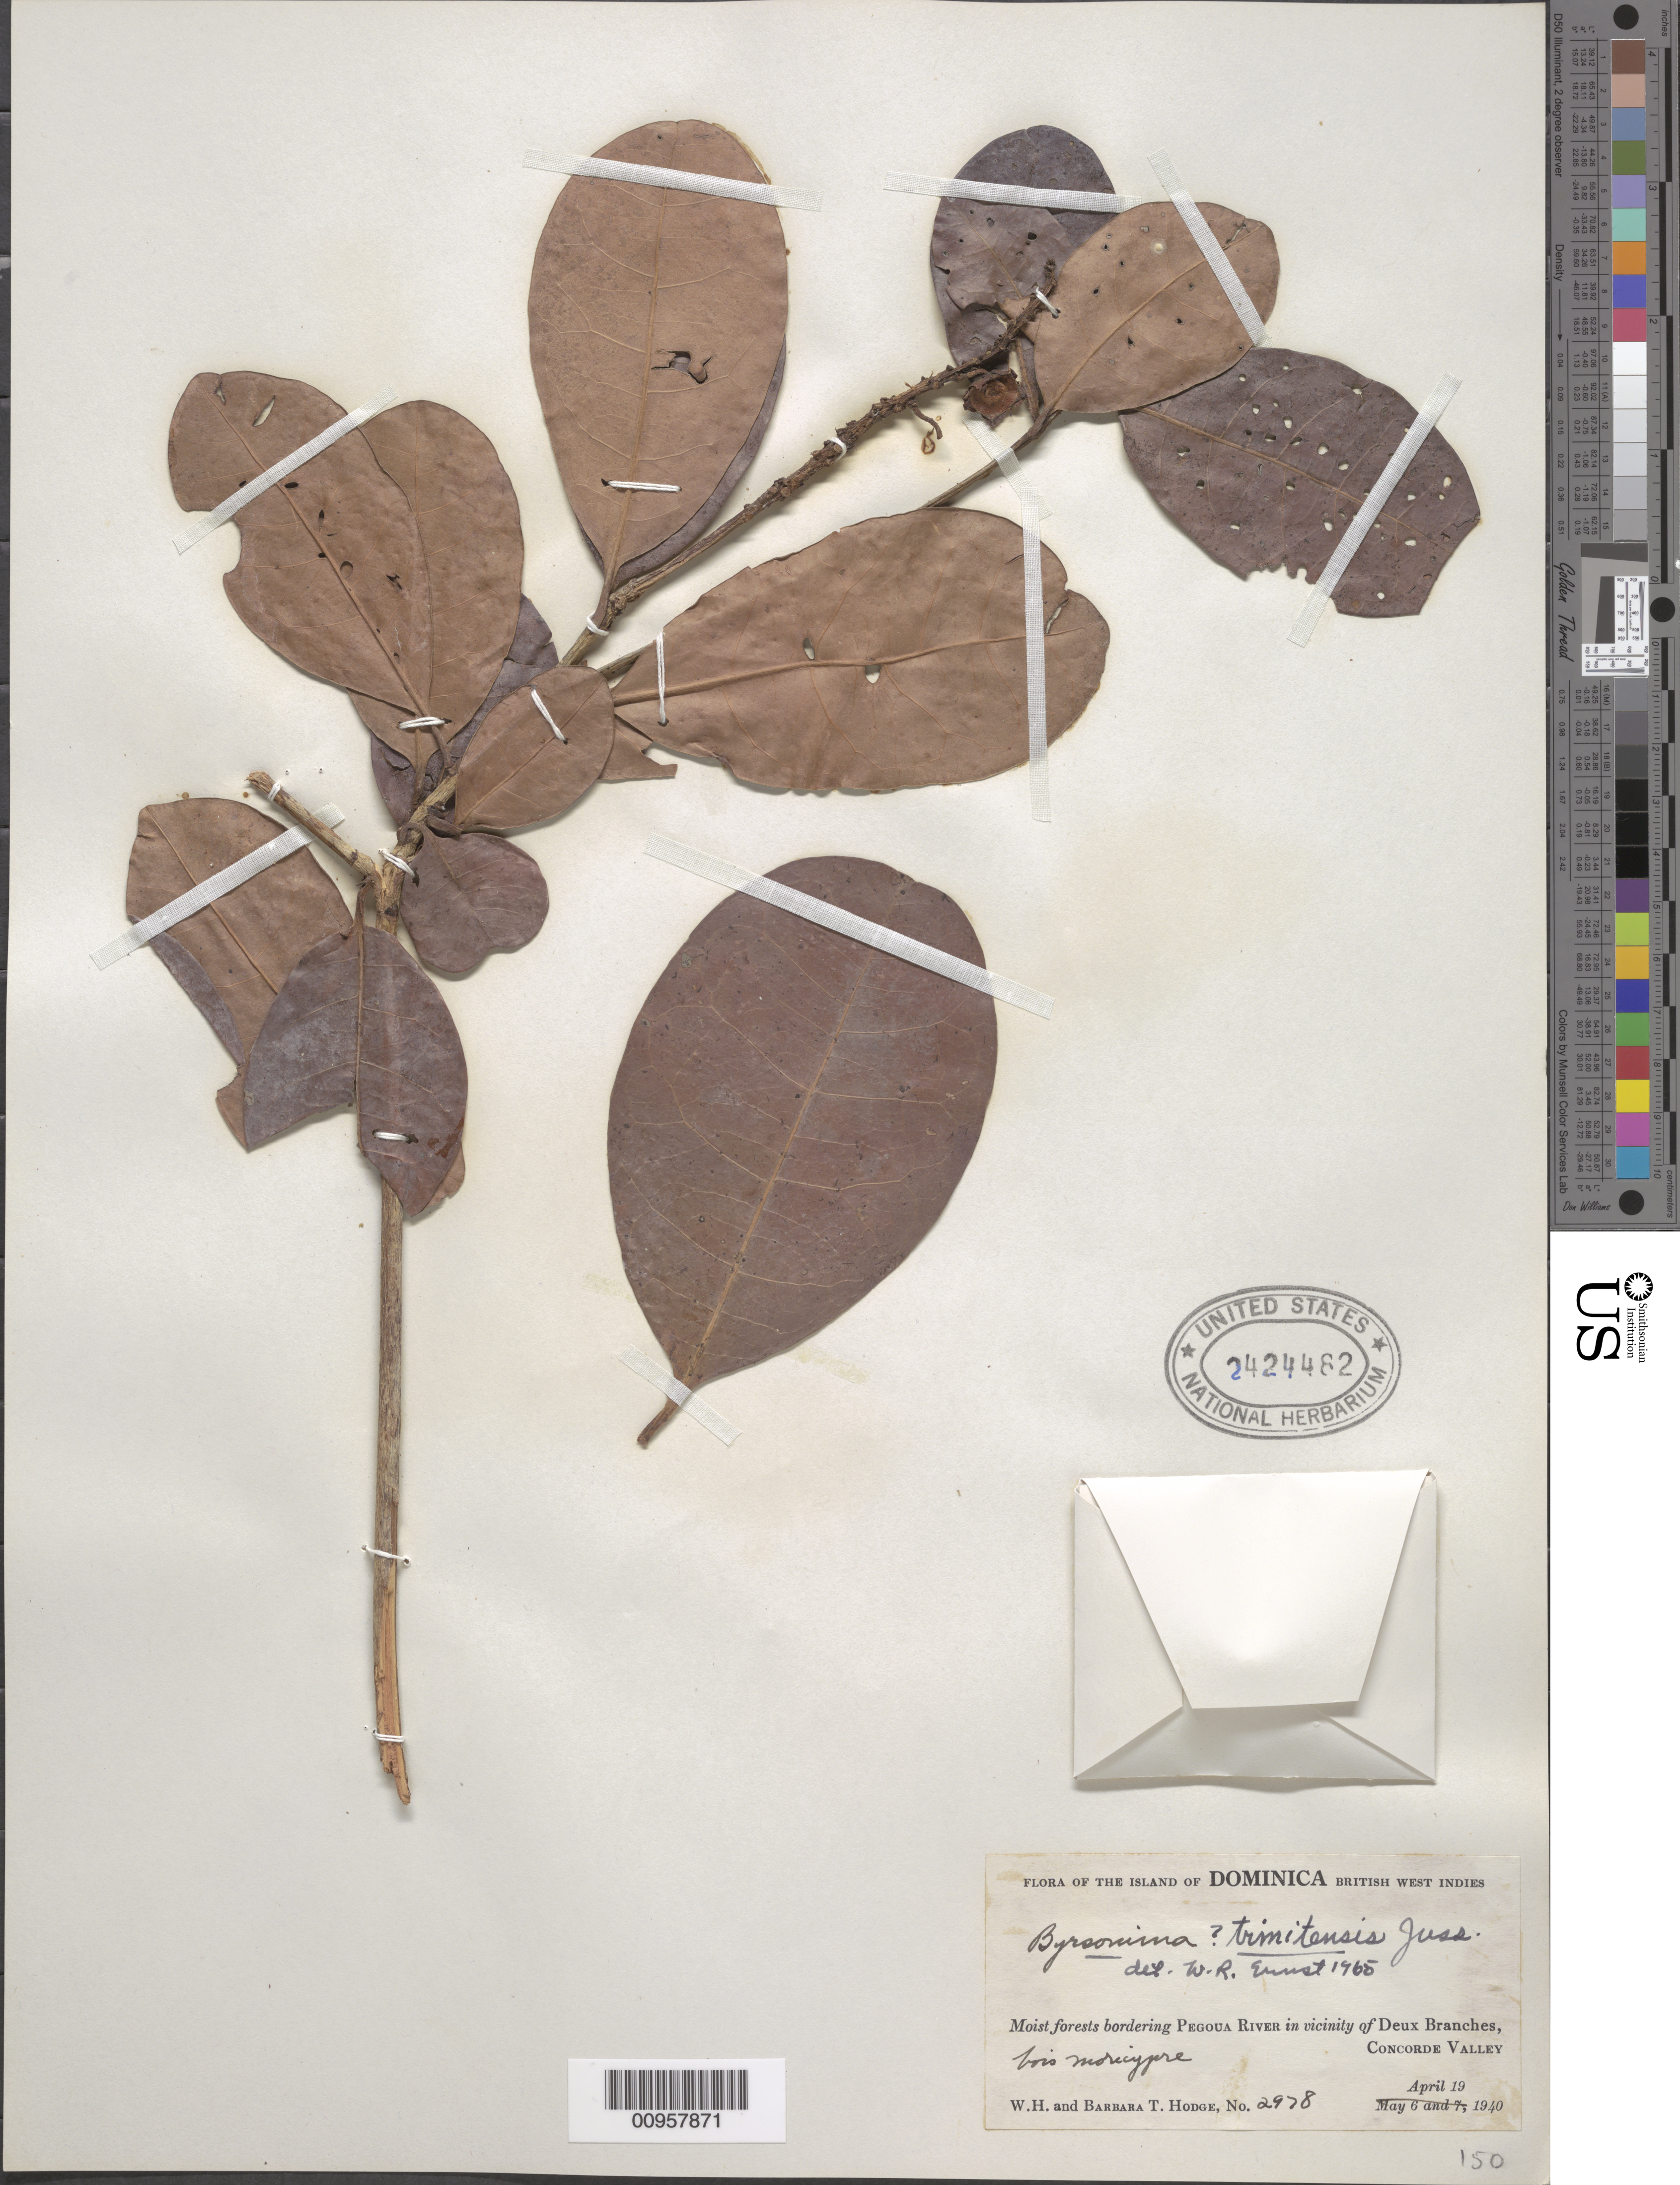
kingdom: Plantae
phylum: Tracheophyta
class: Magnoliopsida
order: Malpighiales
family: Malpighiaceae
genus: Byrsonima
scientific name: Byrsonima trinitensis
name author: A. Juss.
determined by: Ernst, W. R., (US), NMNH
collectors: W. Hodge & B. Hodge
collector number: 2978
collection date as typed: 19 Apr 1940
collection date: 1940-04-19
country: Dominica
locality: Bordering Pegoua River in vicinity of Deux Branches, Concorde Valley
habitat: Moist forests bordering river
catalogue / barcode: US 2424482